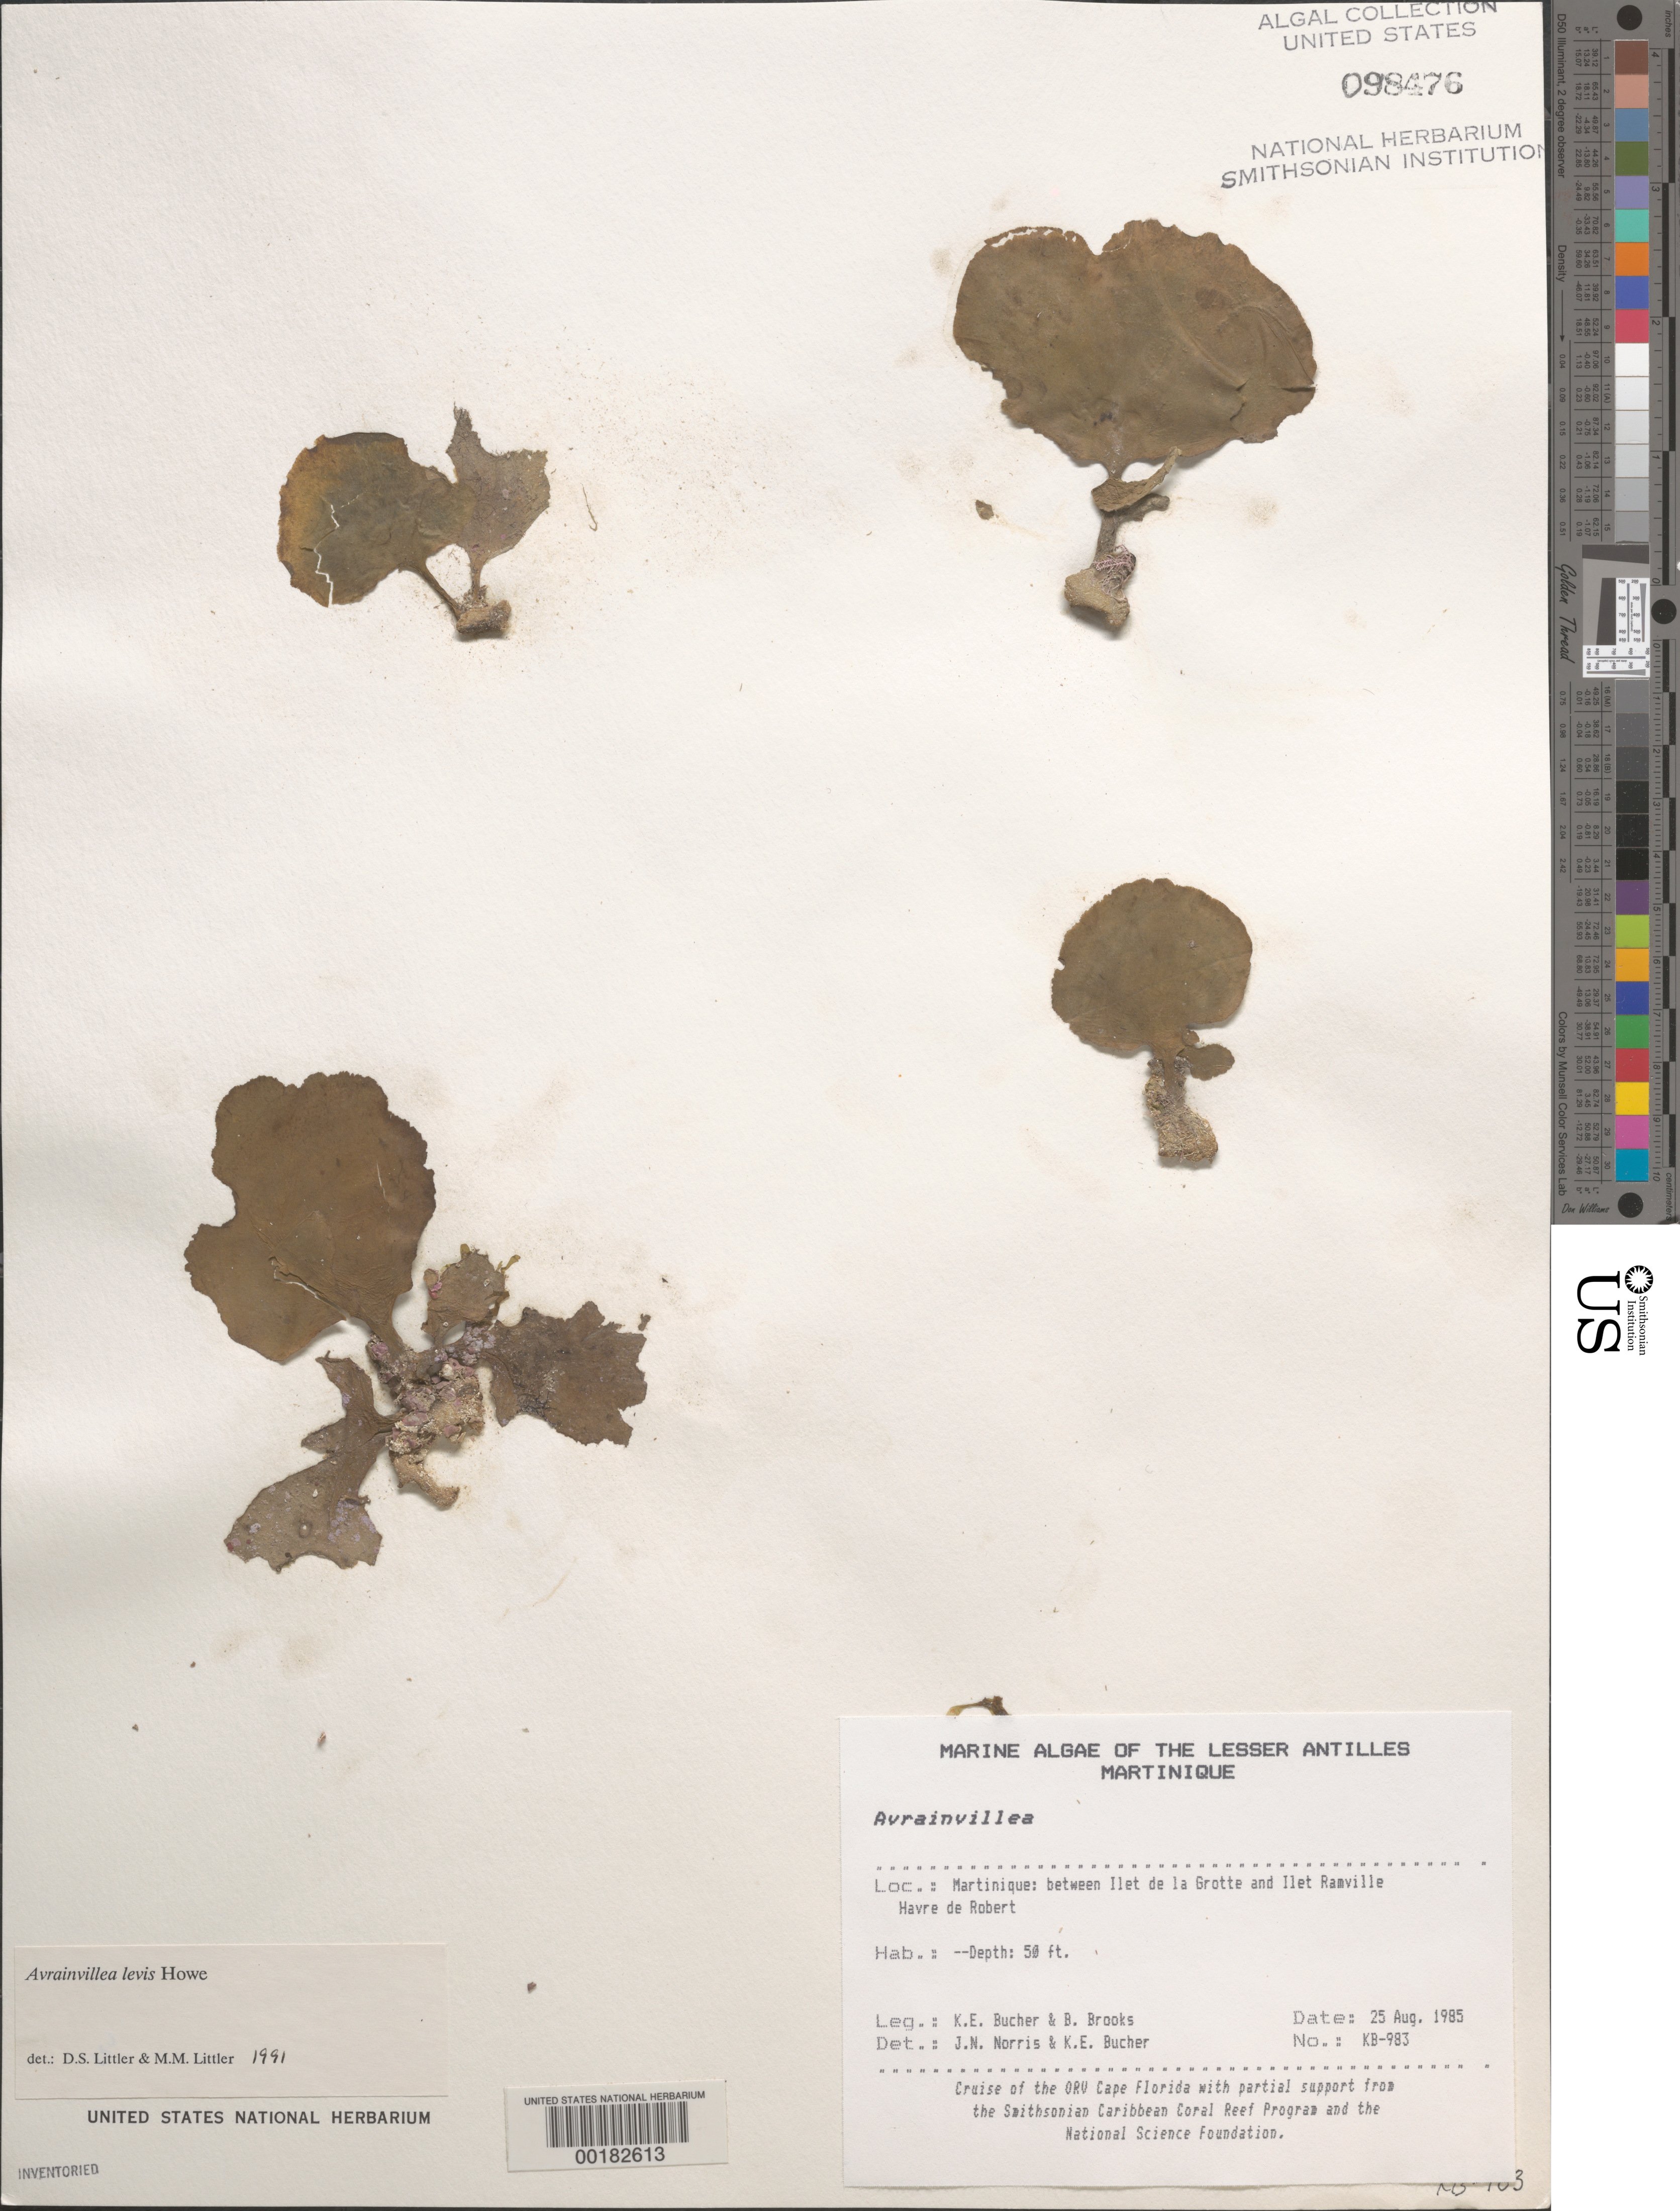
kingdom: Plantae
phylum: Chlorophyta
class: Ulvophyceae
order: Bryopsidales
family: Dichotomosiphonaceae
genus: Avrainvillea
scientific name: Avrainvillea levis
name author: M. Howe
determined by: Littler, D. S.; Littler, M. M.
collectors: K. E. Bucher & B. Brooks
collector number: KB-983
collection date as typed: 25 Aug 1985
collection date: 1985-08-25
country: Martinique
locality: Between Ilet de la Grotte and Ilet de Ramville, Havre du Robert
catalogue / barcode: US 98476